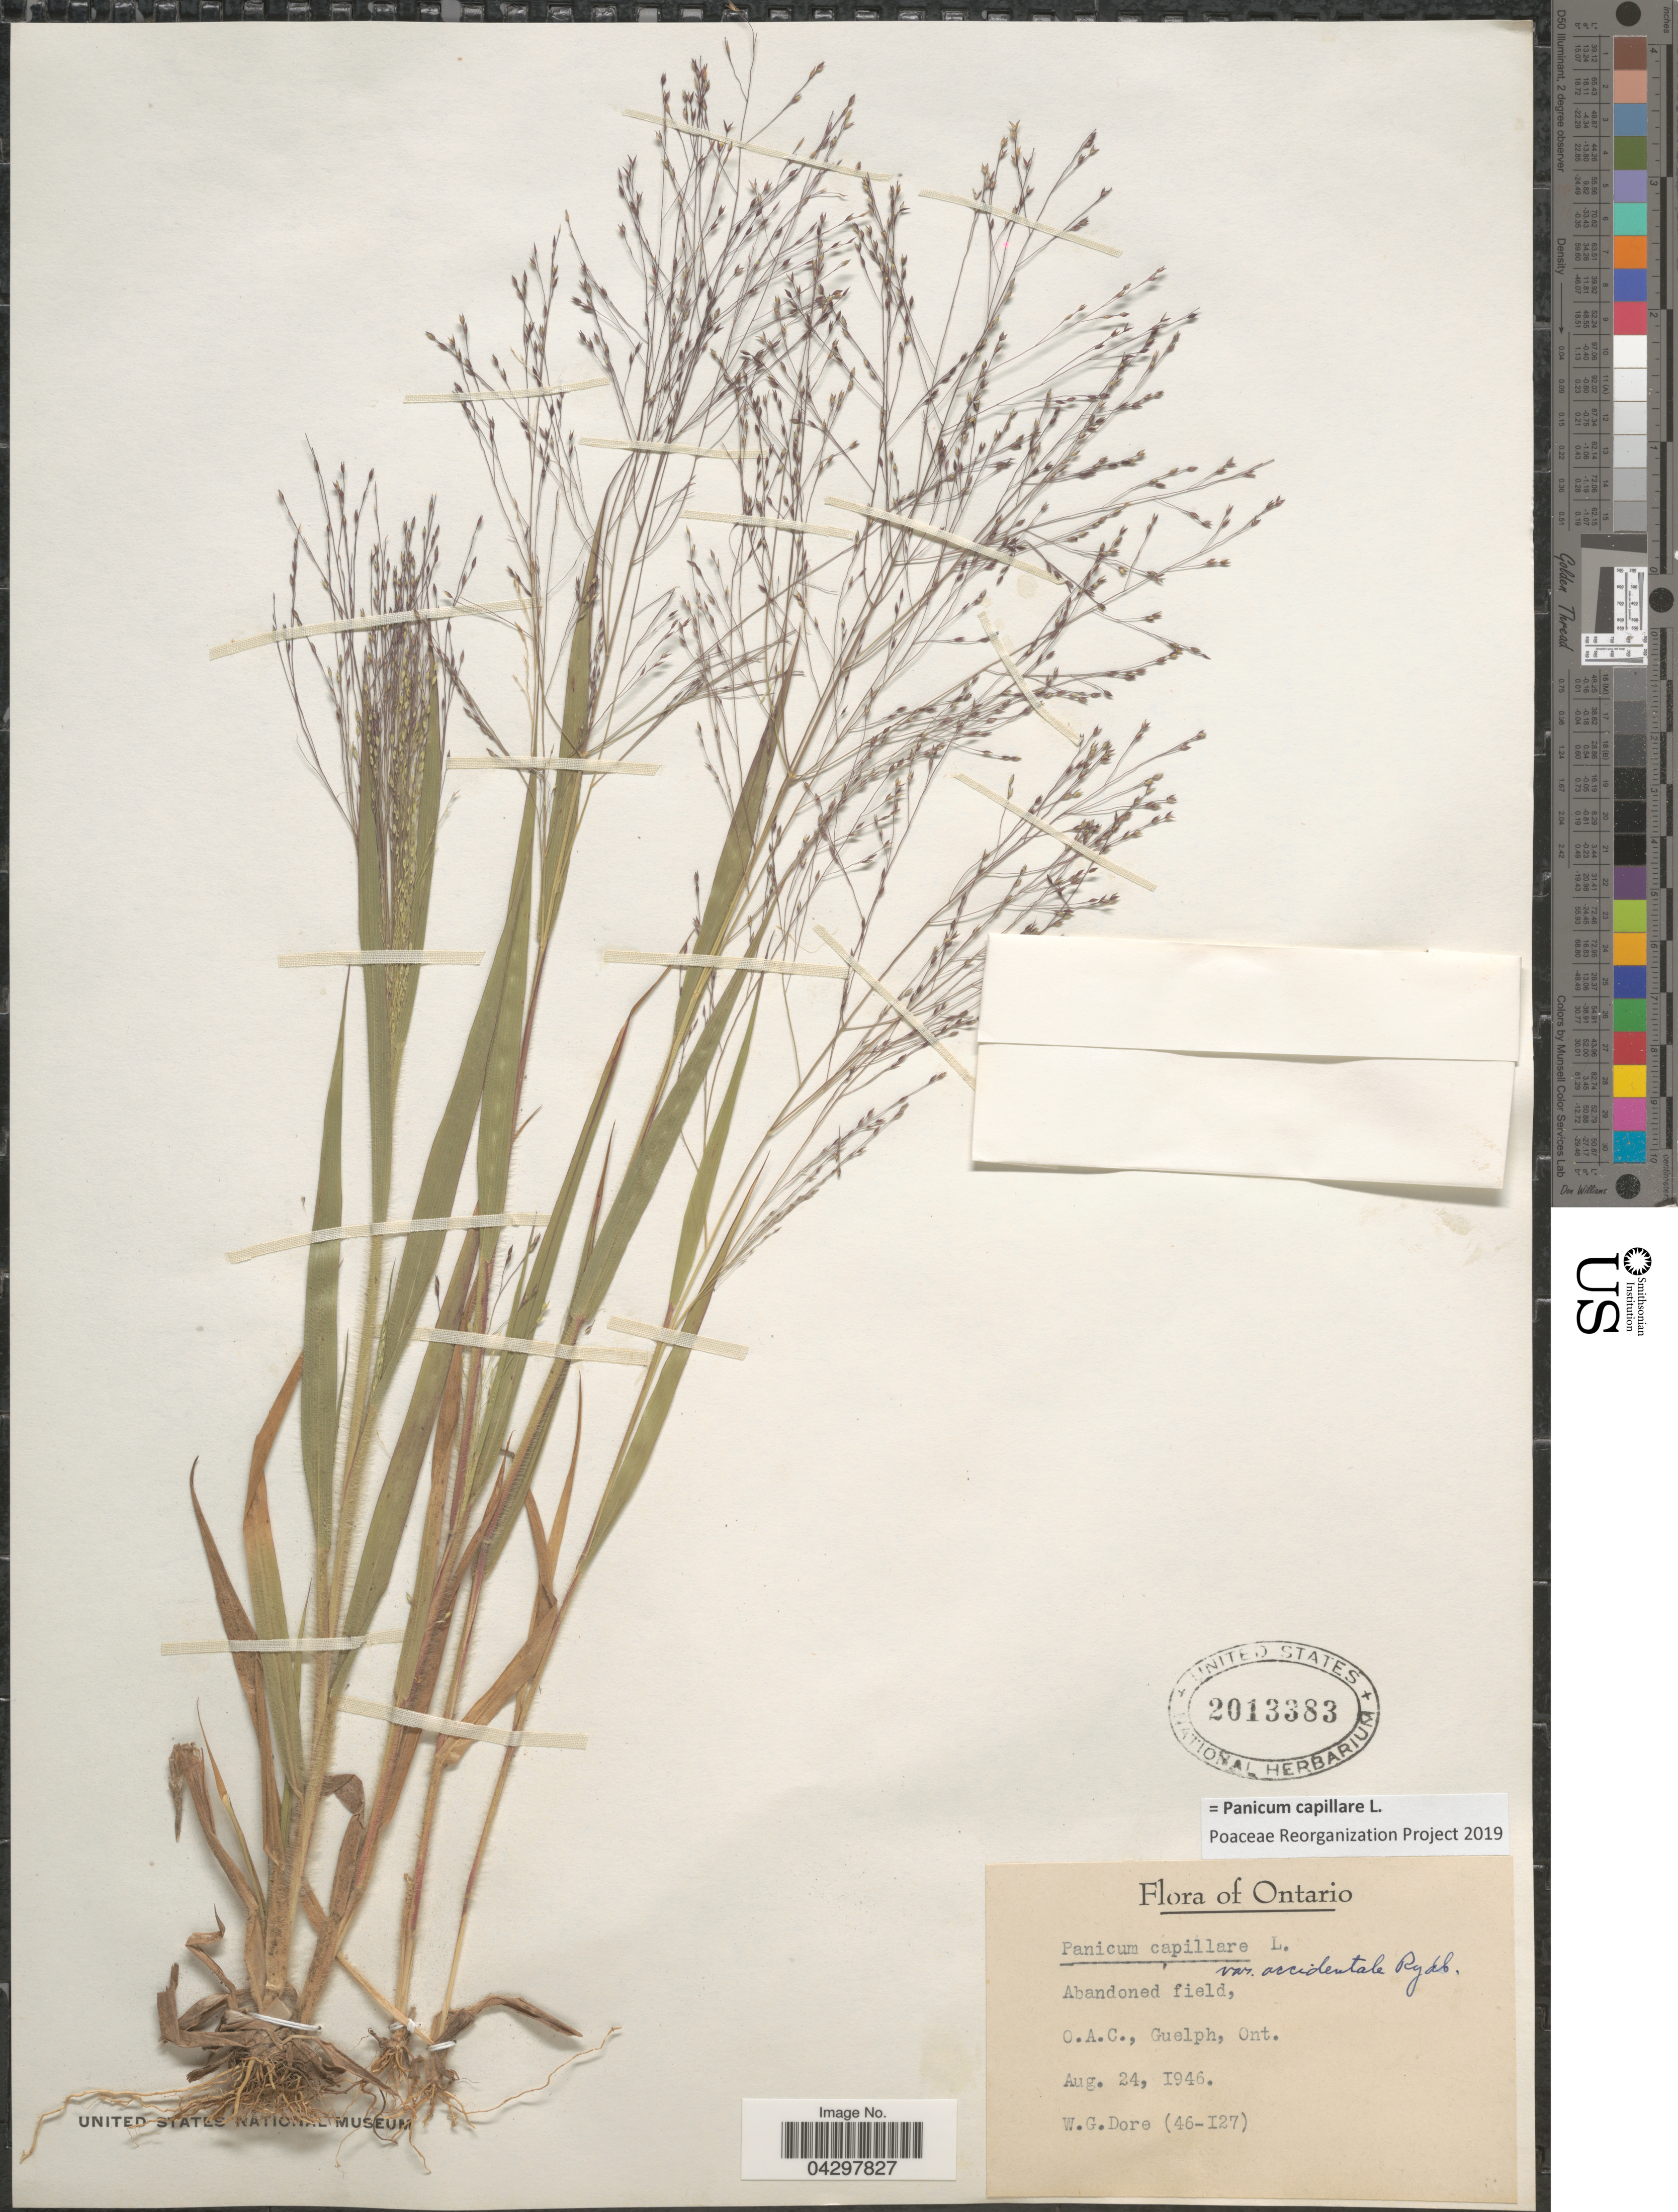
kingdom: Plantae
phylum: Tracheophyta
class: Liliopsida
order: Poales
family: Poaceae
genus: Panicum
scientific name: Panicum capillare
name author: L.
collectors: W. Dore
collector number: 46-127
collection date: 1946-08-24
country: Canada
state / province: Ontario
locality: O.A.C., Guelph.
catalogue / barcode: US 2013383